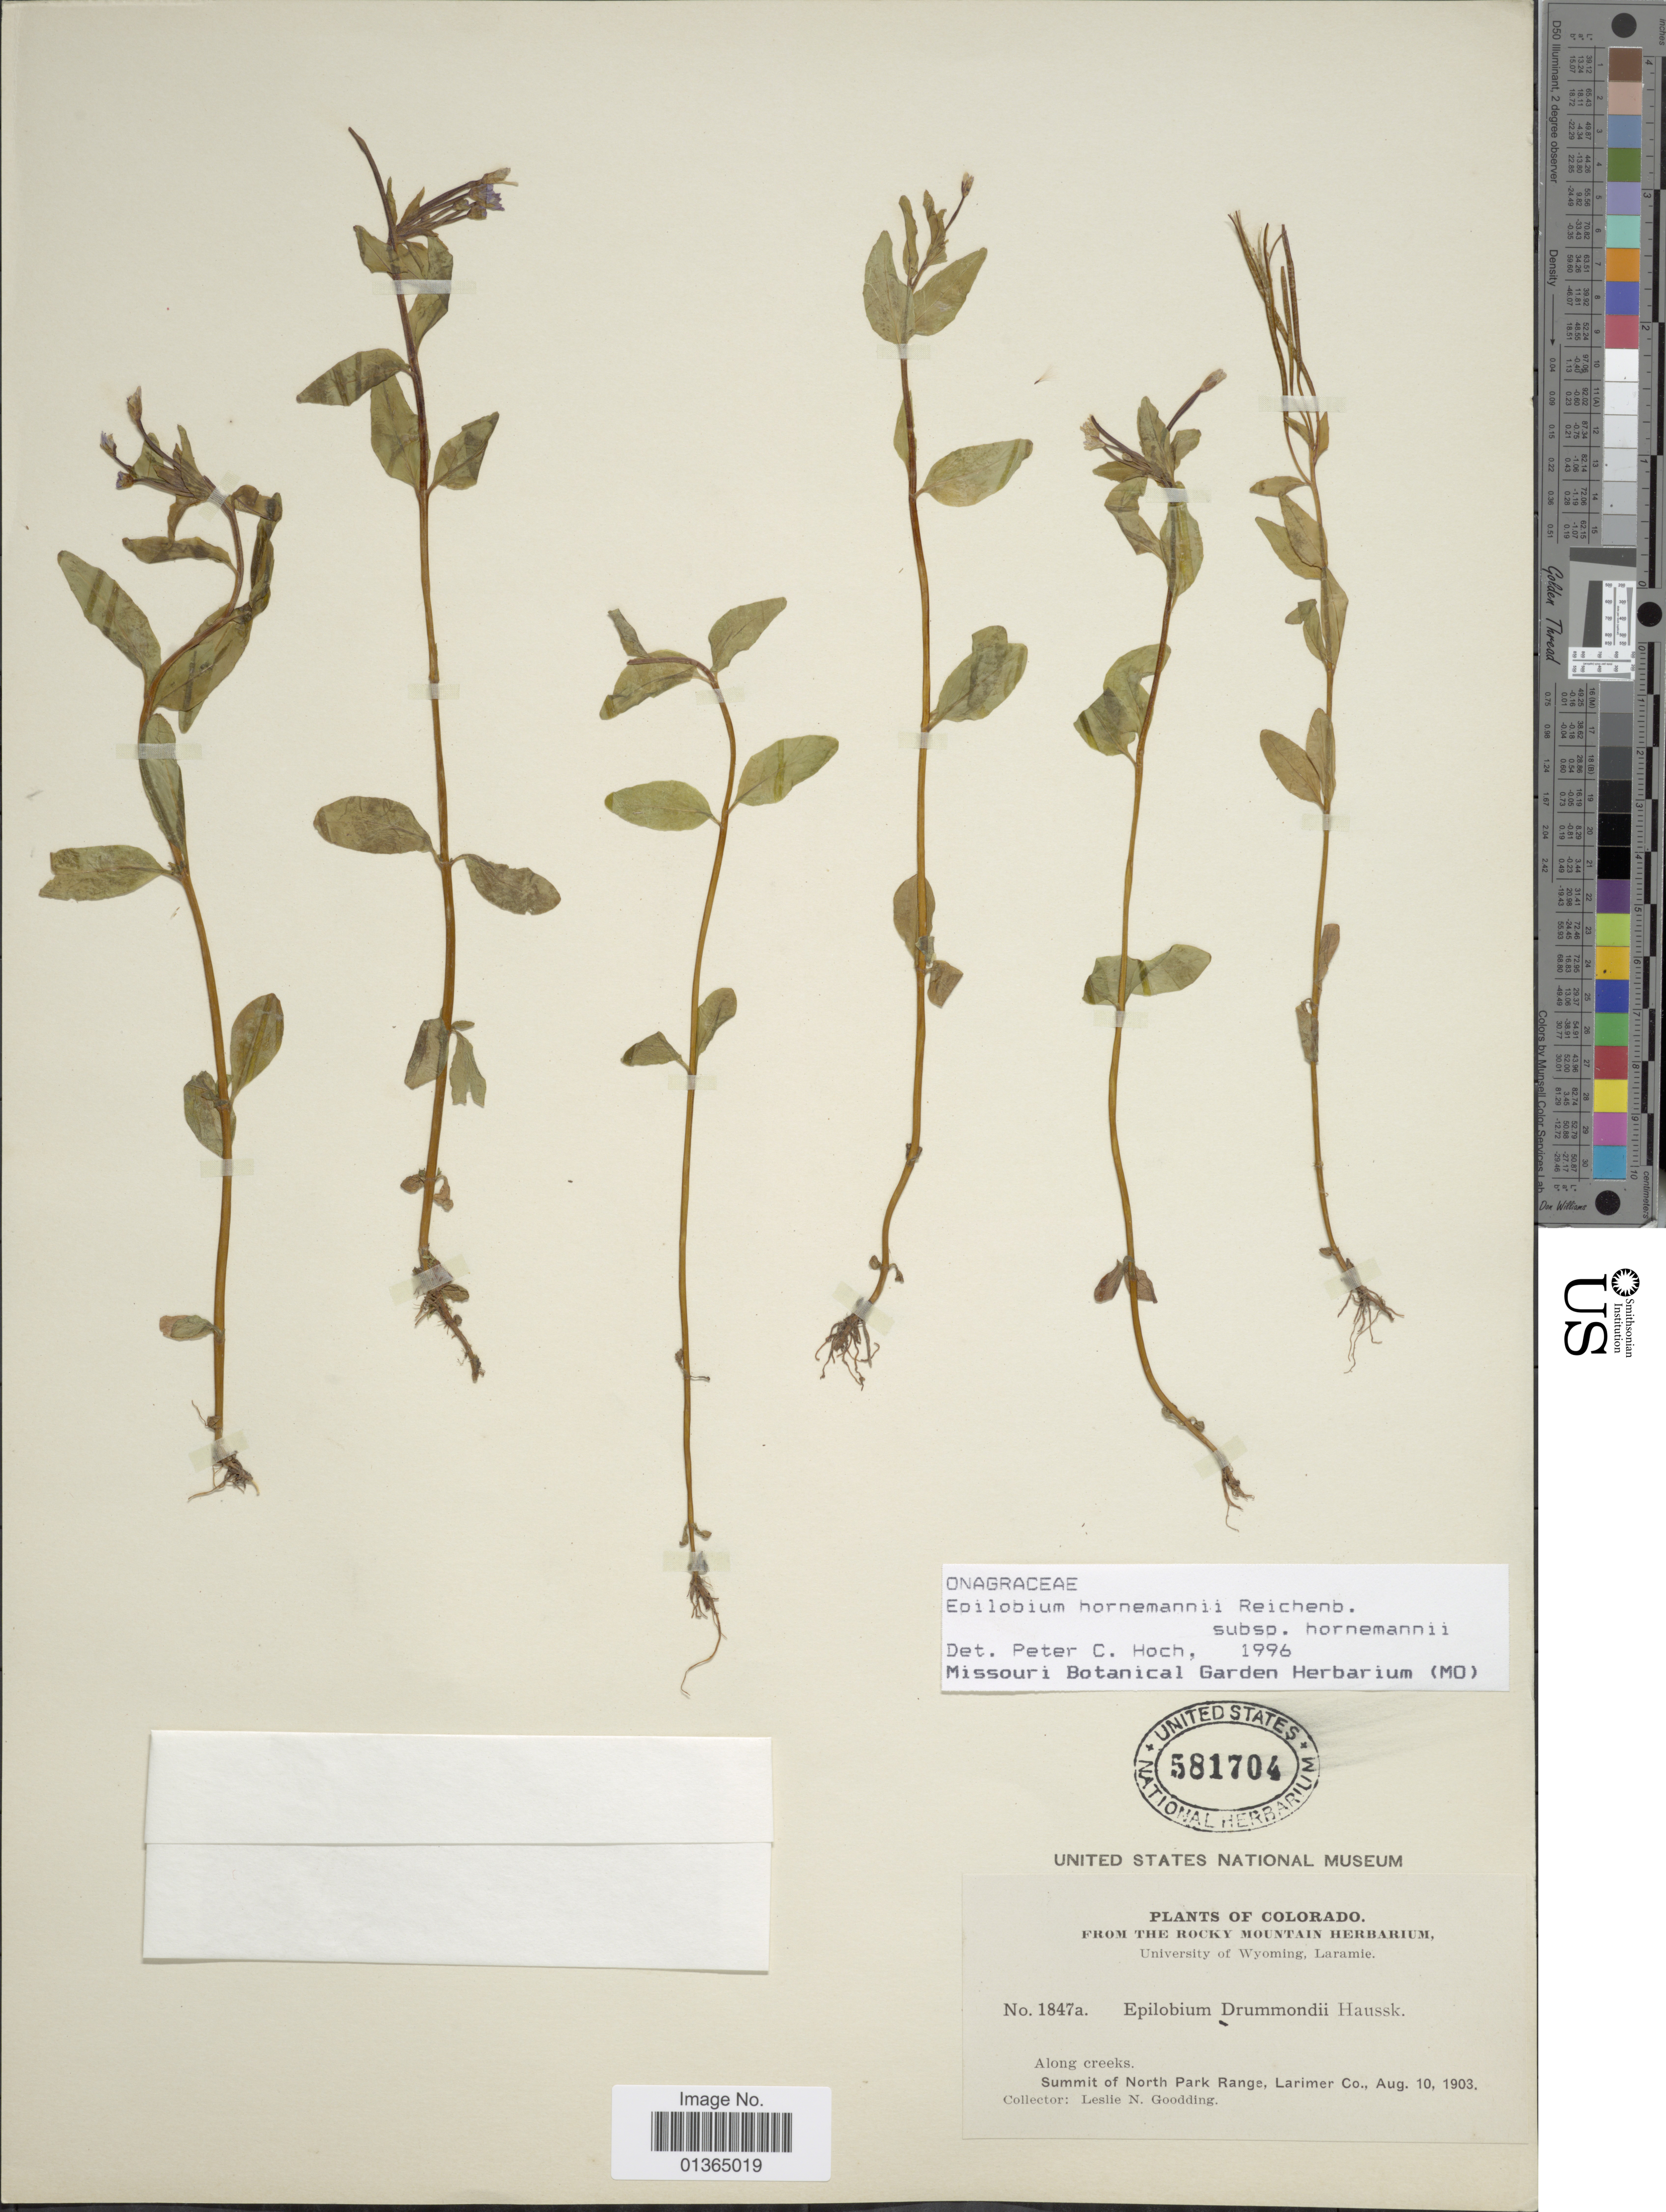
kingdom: Plantae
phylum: Tracheophyta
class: Magnoliopsida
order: Myrtales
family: Onagraceae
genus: Epilobium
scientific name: Epilobium hornemannii subsp. hornemannii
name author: Rchb.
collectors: L. N. Goodding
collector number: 1847a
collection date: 1903-08-10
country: United States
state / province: Colorado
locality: Summit of North Park Range, Larimer Co.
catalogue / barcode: US 581704